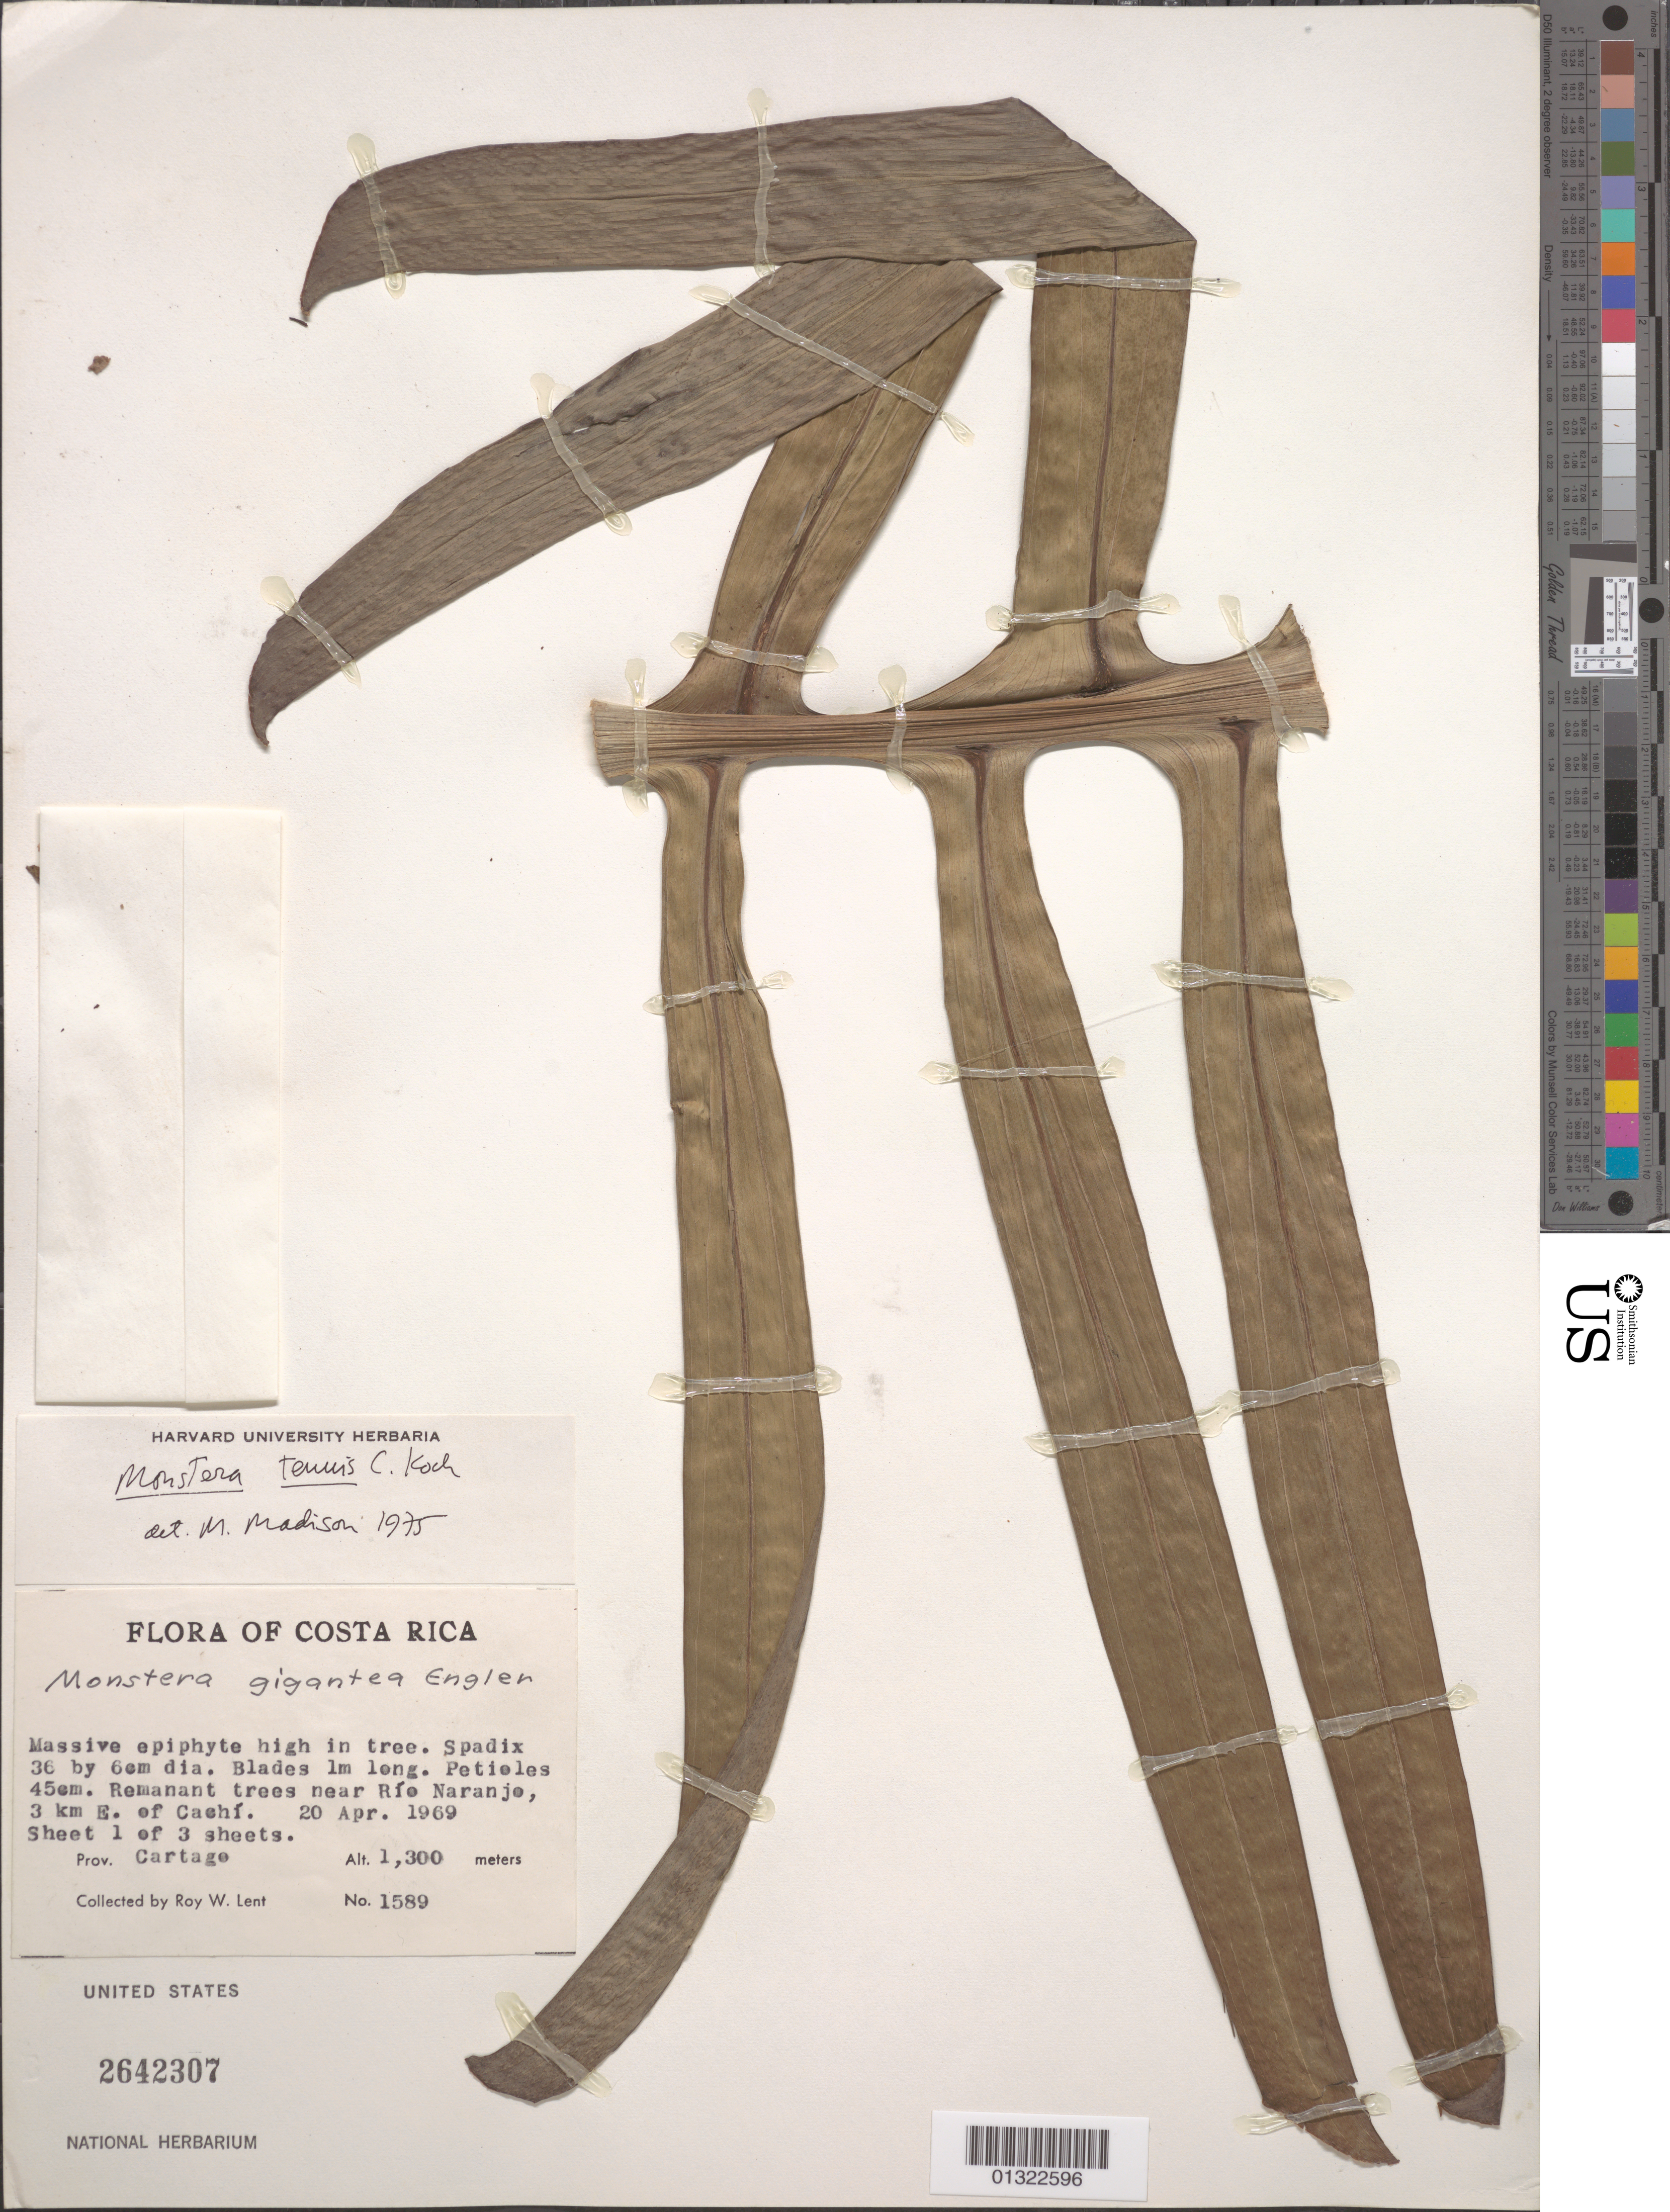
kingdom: Plantae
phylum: Tracheophyta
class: Liliopsida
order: Alismatales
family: Araceae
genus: Monstera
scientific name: Monstera tenuis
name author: K. Koch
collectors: R. W. Lent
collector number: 1589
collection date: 1969-04-20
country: Costa Rica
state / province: Cartago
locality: Remanant trees near Río Naranjo, 3 km E. of Cachí.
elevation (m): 1300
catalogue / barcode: US 2642307